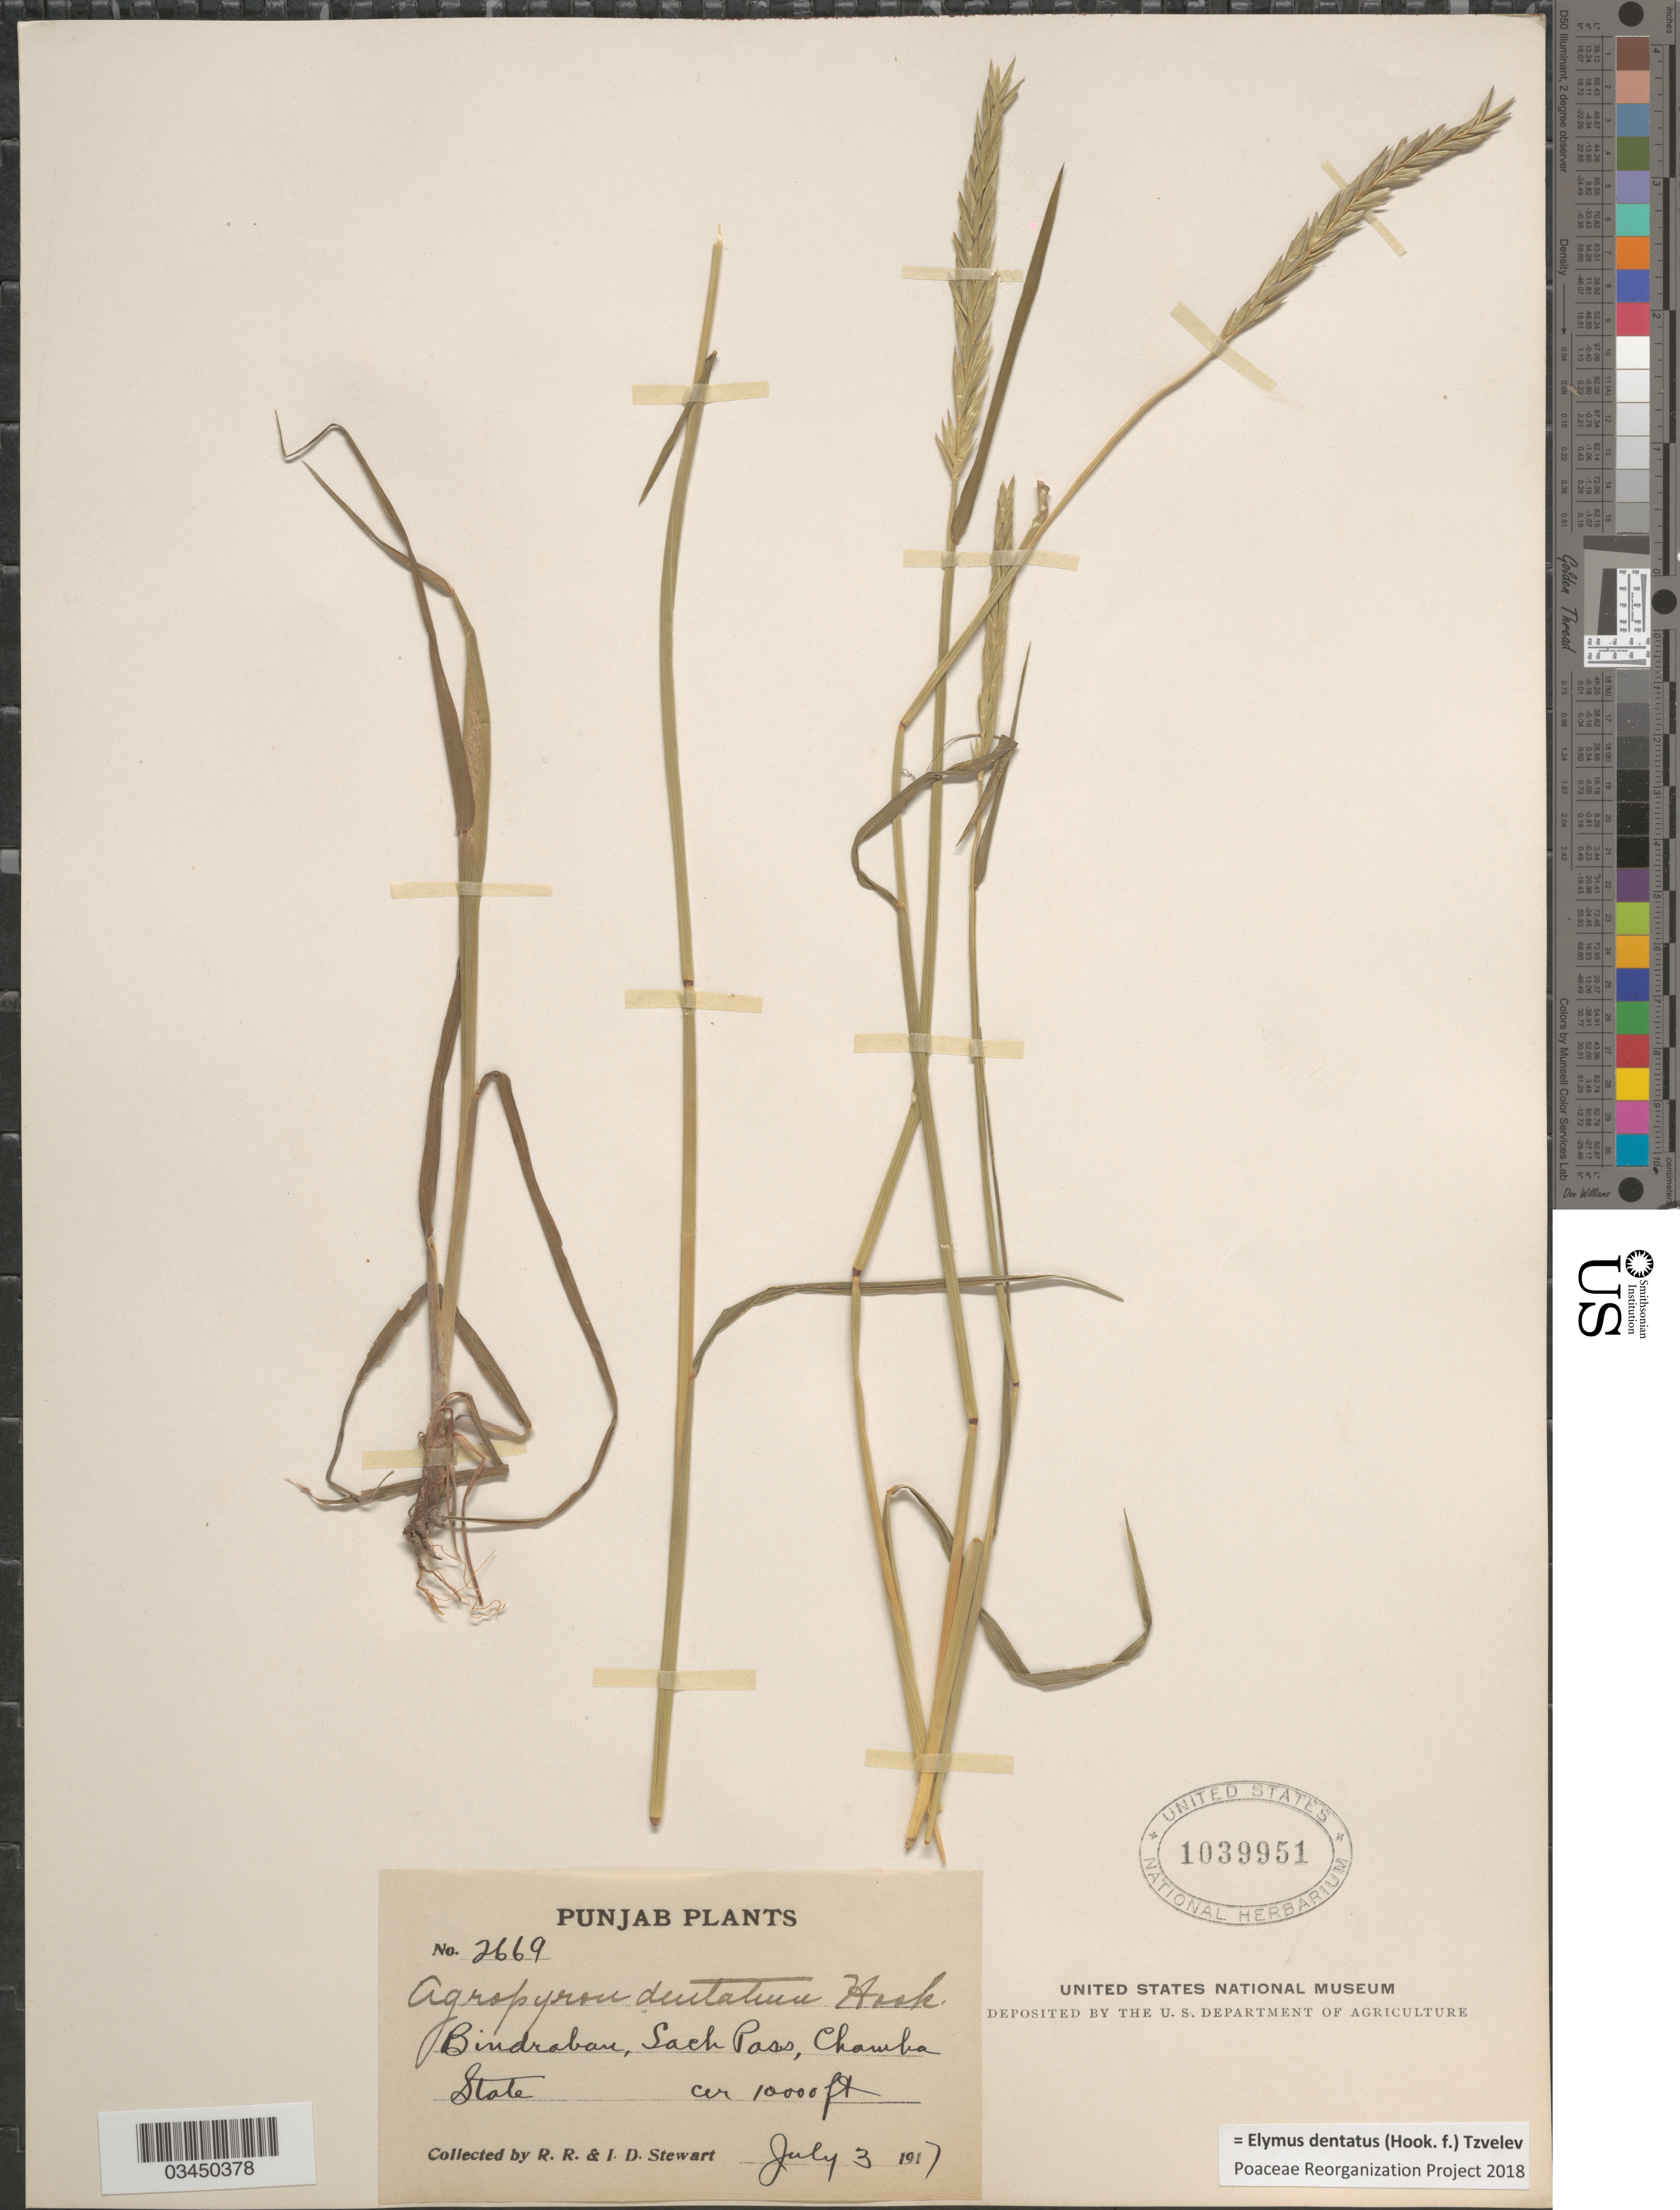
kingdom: Plantae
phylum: Tracheophyta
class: Liliopsida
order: Poales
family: Poaceae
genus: Elymus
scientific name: Elymus dentatus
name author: (Hook. f.) Tzvelev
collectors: R. Stewart & I. Stewart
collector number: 2669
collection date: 1917-07-03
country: India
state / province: Punjab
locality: Bindraban, Sach Pass, Chamba State.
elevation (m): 3048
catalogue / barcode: US 1039951